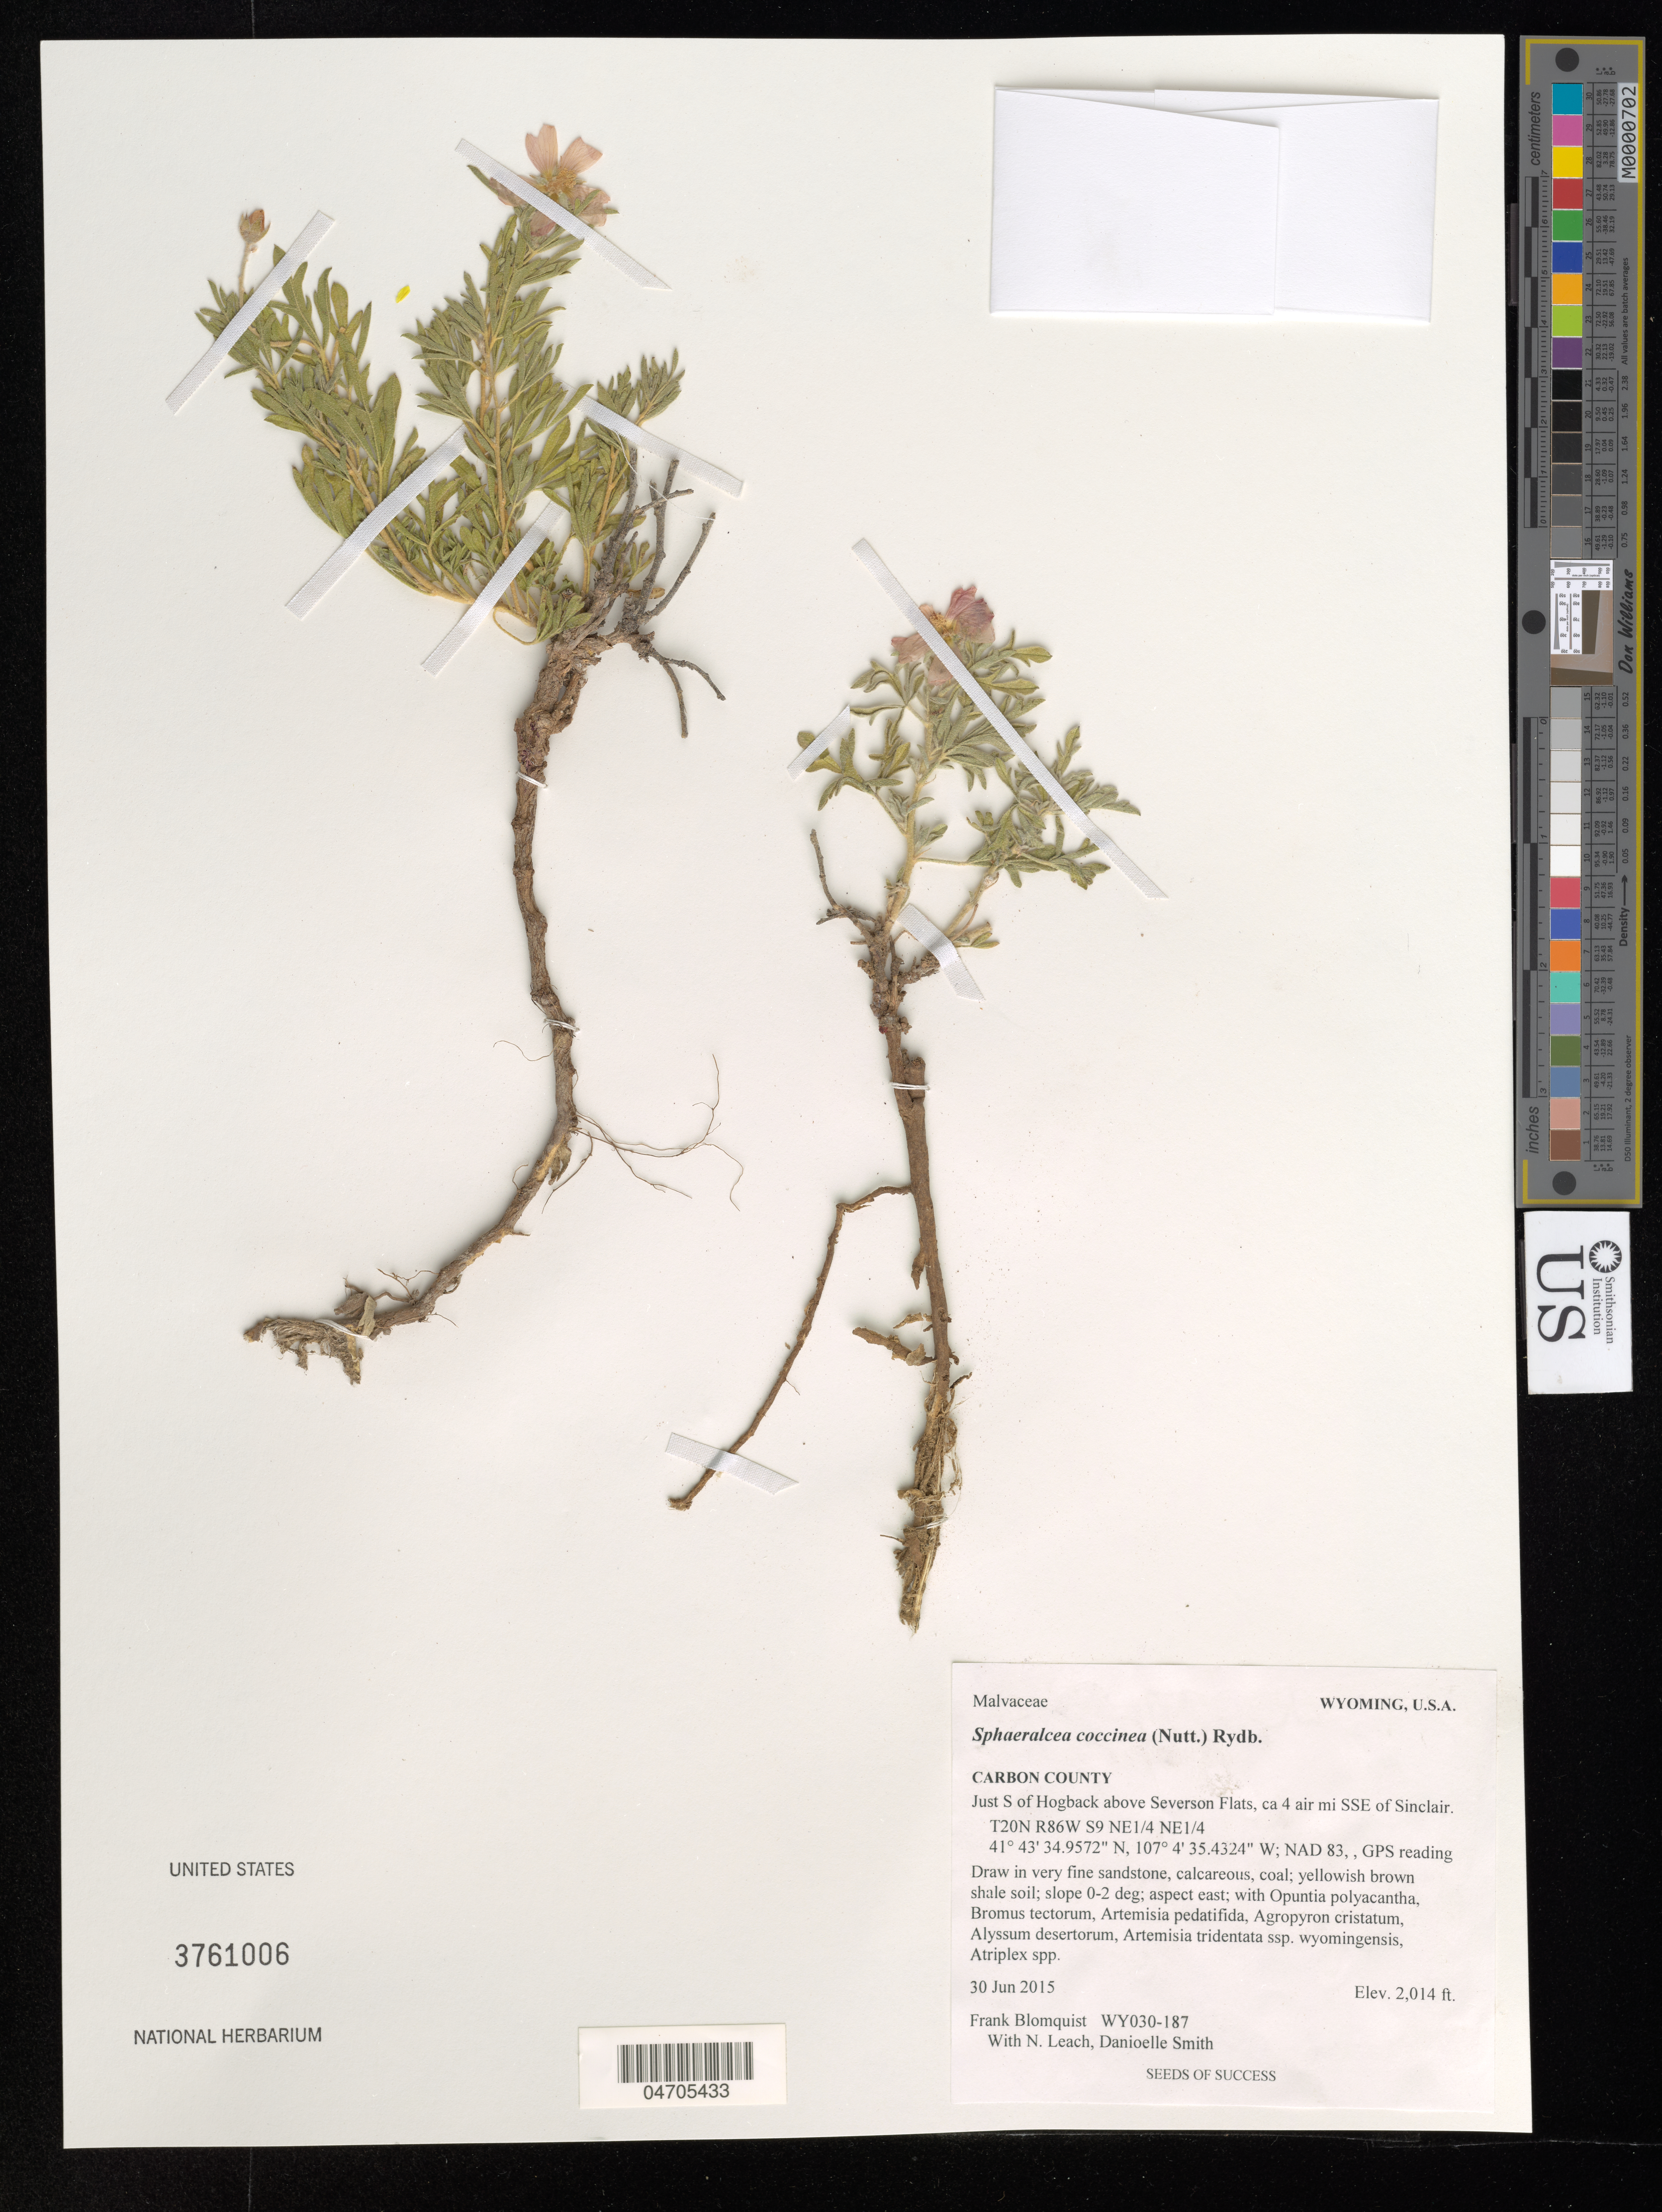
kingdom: Plantae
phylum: Tracheophyta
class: Magnoliopsida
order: Malvales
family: Malvaceae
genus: Sphaeralcea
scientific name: Sphaeralcea coccinea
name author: (Nutt.) Rydb.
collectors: F. Blomquist, N. Leach & D. Smith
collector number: WY030-187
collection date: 2015-06-30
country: United States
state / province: Wyoming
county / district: Carbon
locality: Carbon County. Just S of Hogback above Severson Flats, ca 4 air mi SSE of Sinclair. T20N R86W S9 NE1/4 NE1/4.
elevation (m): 614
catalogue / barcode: US 3761006